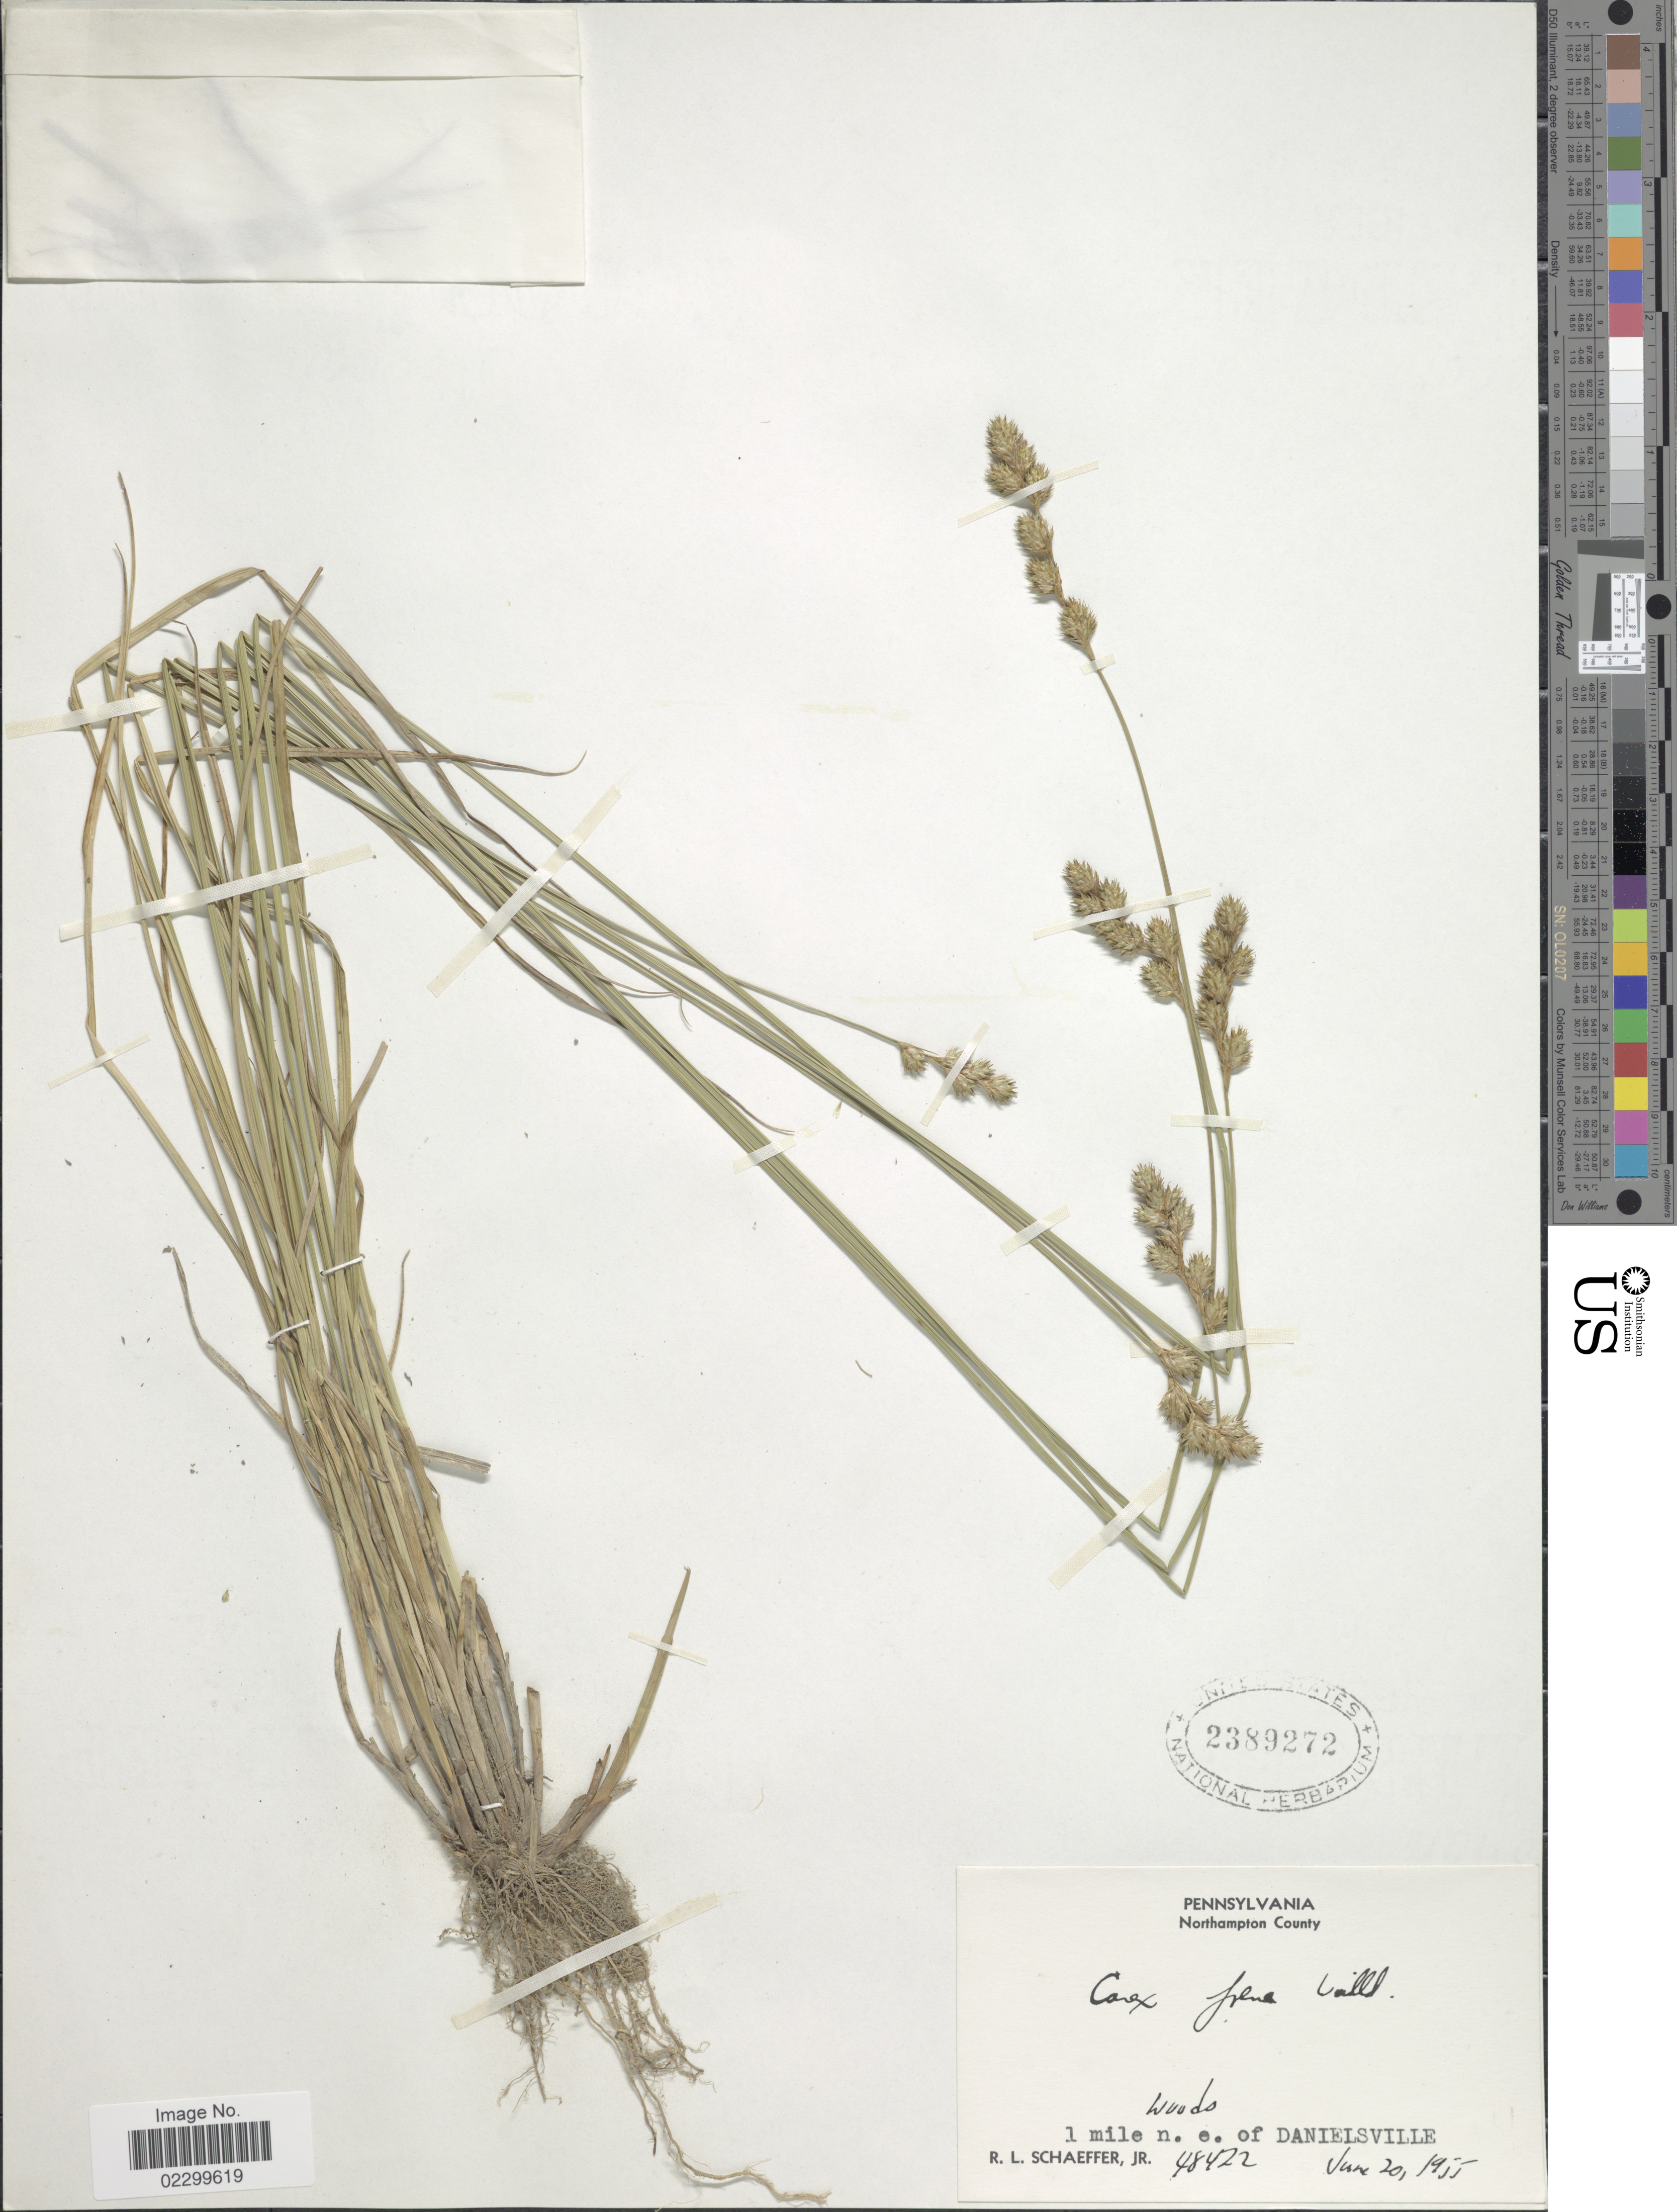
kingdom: Plantae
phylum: Tracheophyta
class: Liliopsida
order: Poales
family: Cyperaceae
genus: Carex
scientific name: Carex argyrantha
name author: Tuck. ex Boott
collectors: R. L. Schaeffer Jr.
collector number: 48422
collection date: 1955-06-20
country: United States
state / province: Pennsylvania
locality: Northampton County, woods, 1 mile n.e. of Danielsville.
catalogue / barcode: US 2389272